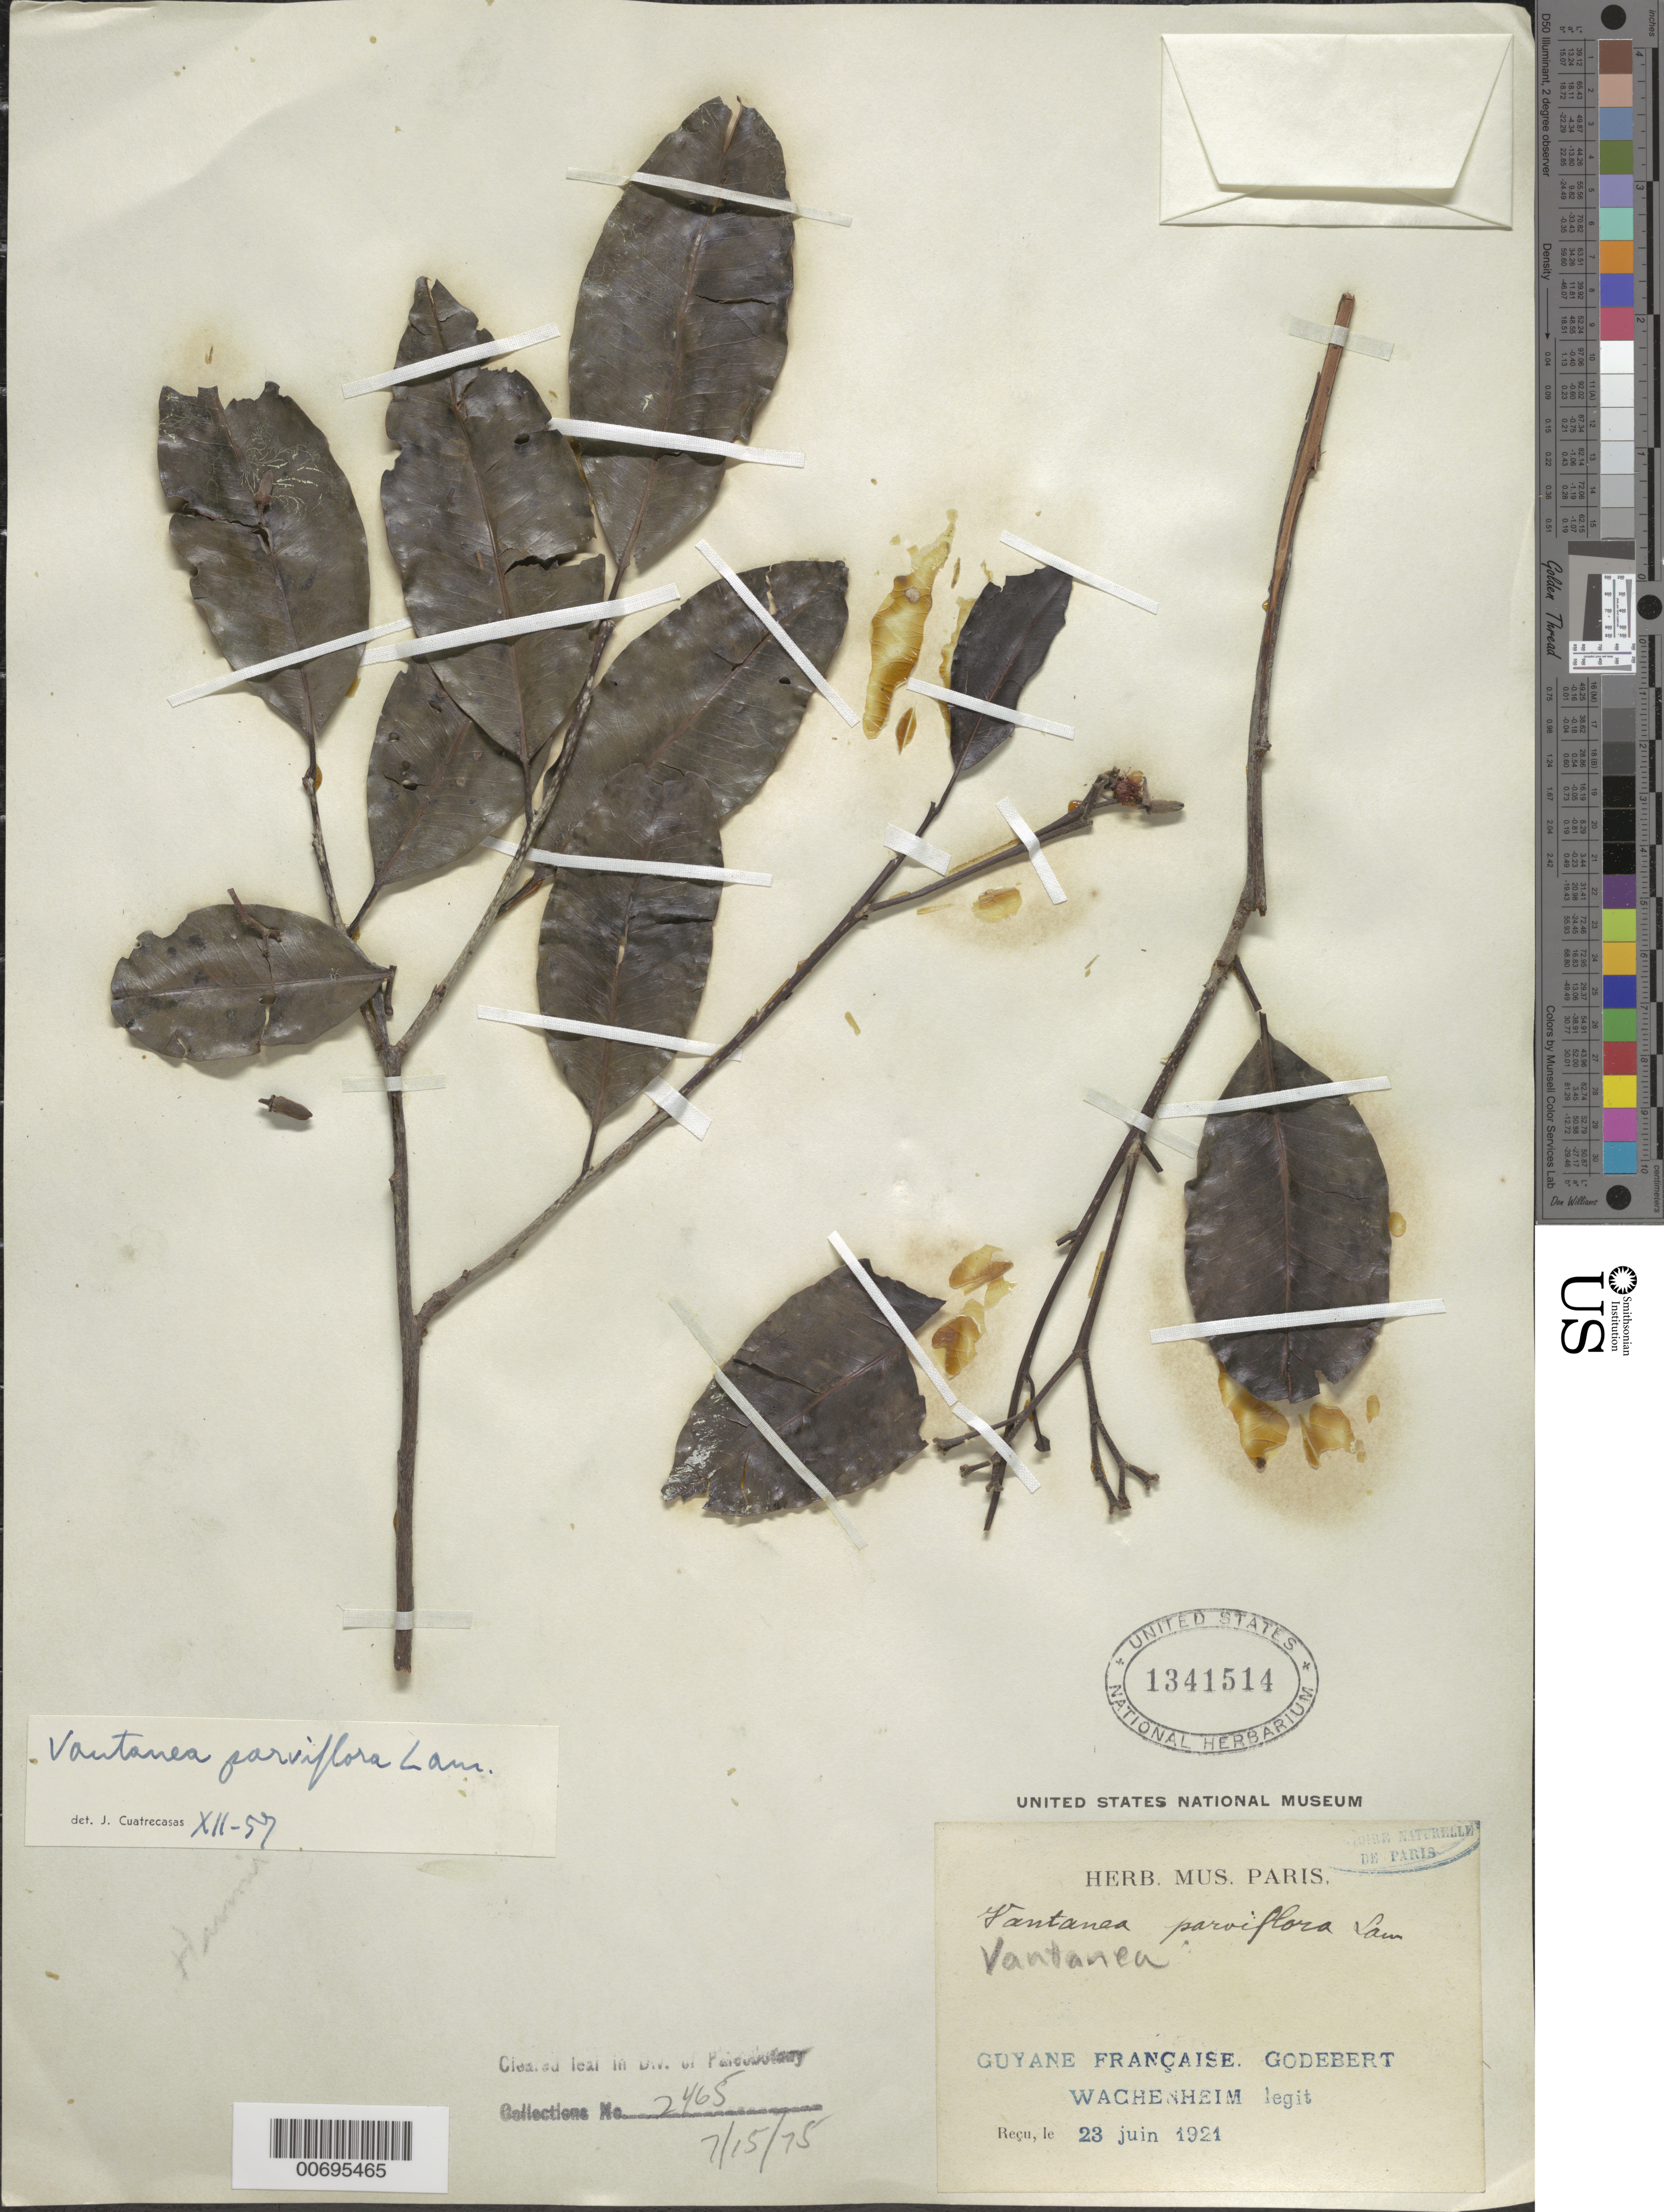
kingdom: Plantae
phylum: Tracheophyta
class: Magnoliopsida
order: Malpighiales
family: Humiriaceae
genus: Vantanea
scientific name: Vantanea parviflora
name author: Lam.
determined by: Cuatrecasas, J.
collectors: G. Wachenheim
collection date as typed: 23-Jun-21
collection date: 1921-06-23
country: French Guiana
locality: Godebert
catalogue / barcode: US 1341514